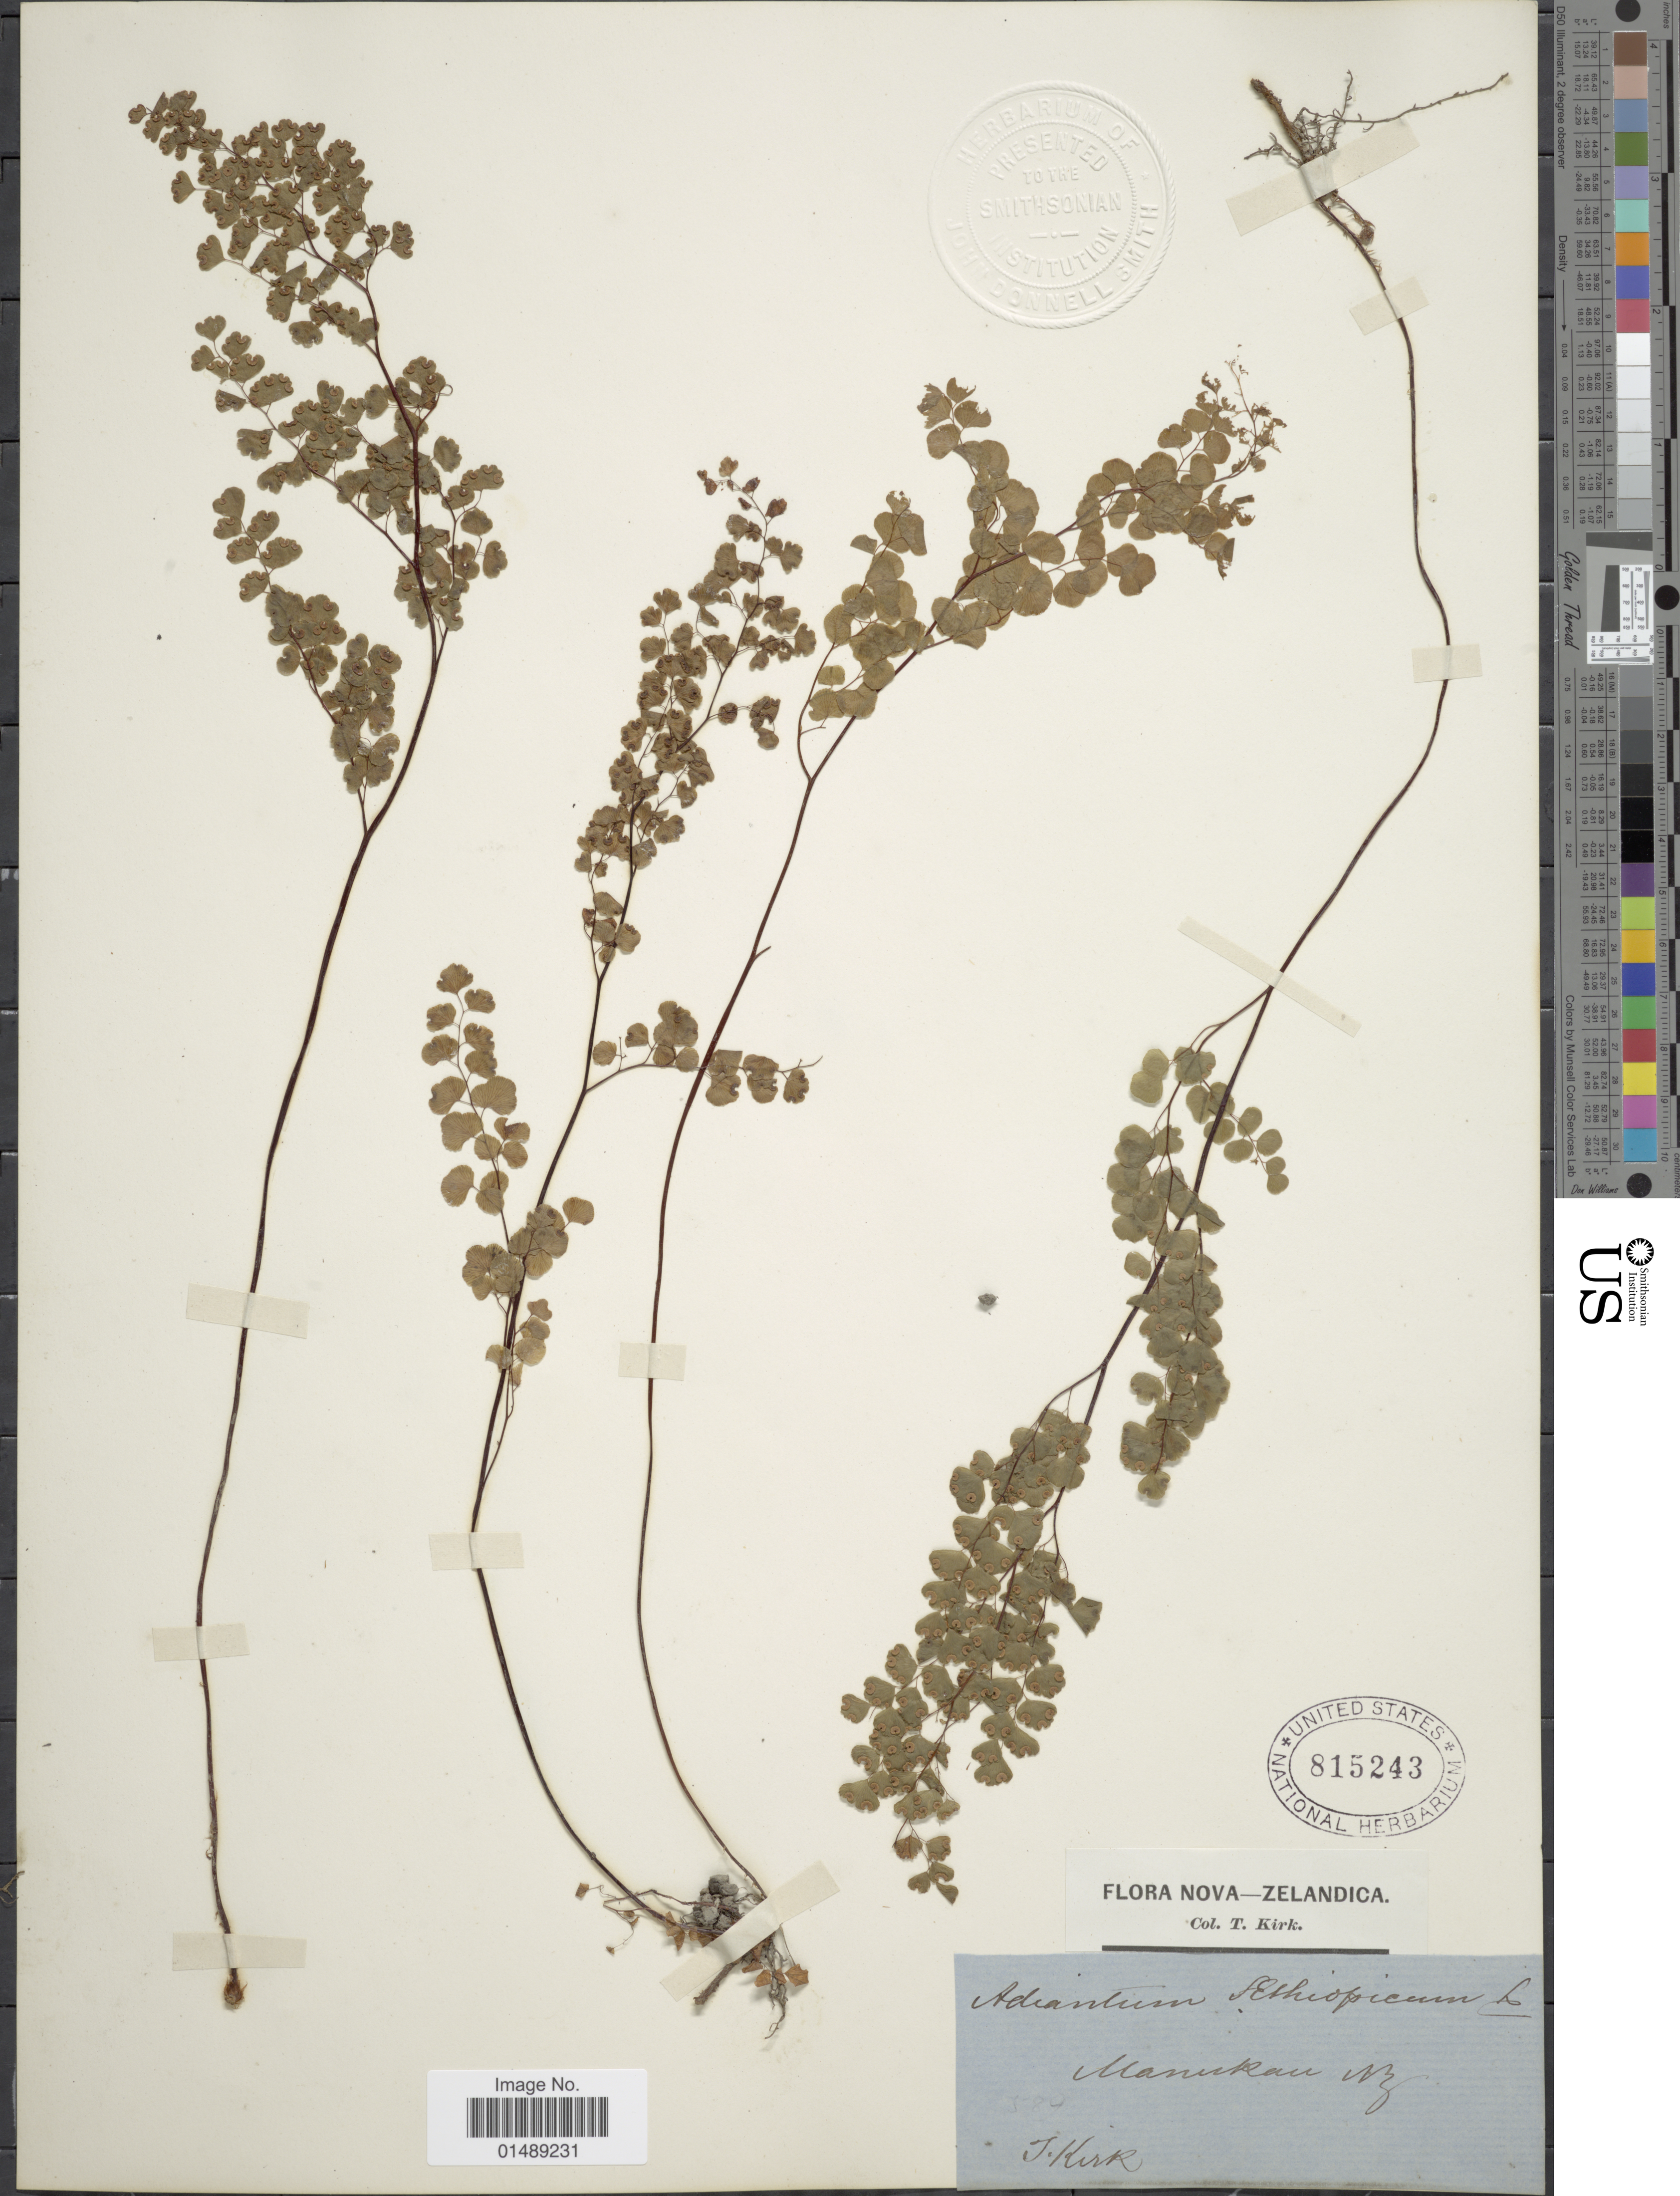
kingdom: Plantae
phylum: Tracheophyta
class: Polypodiopsida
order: Polypodiales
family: Pteridaceae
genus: Adiantum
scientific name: Adiantum aethiopicum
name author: L.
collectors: T. Kirk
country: New Zealand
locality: Manukau, New Zealand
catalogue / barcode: US 815243